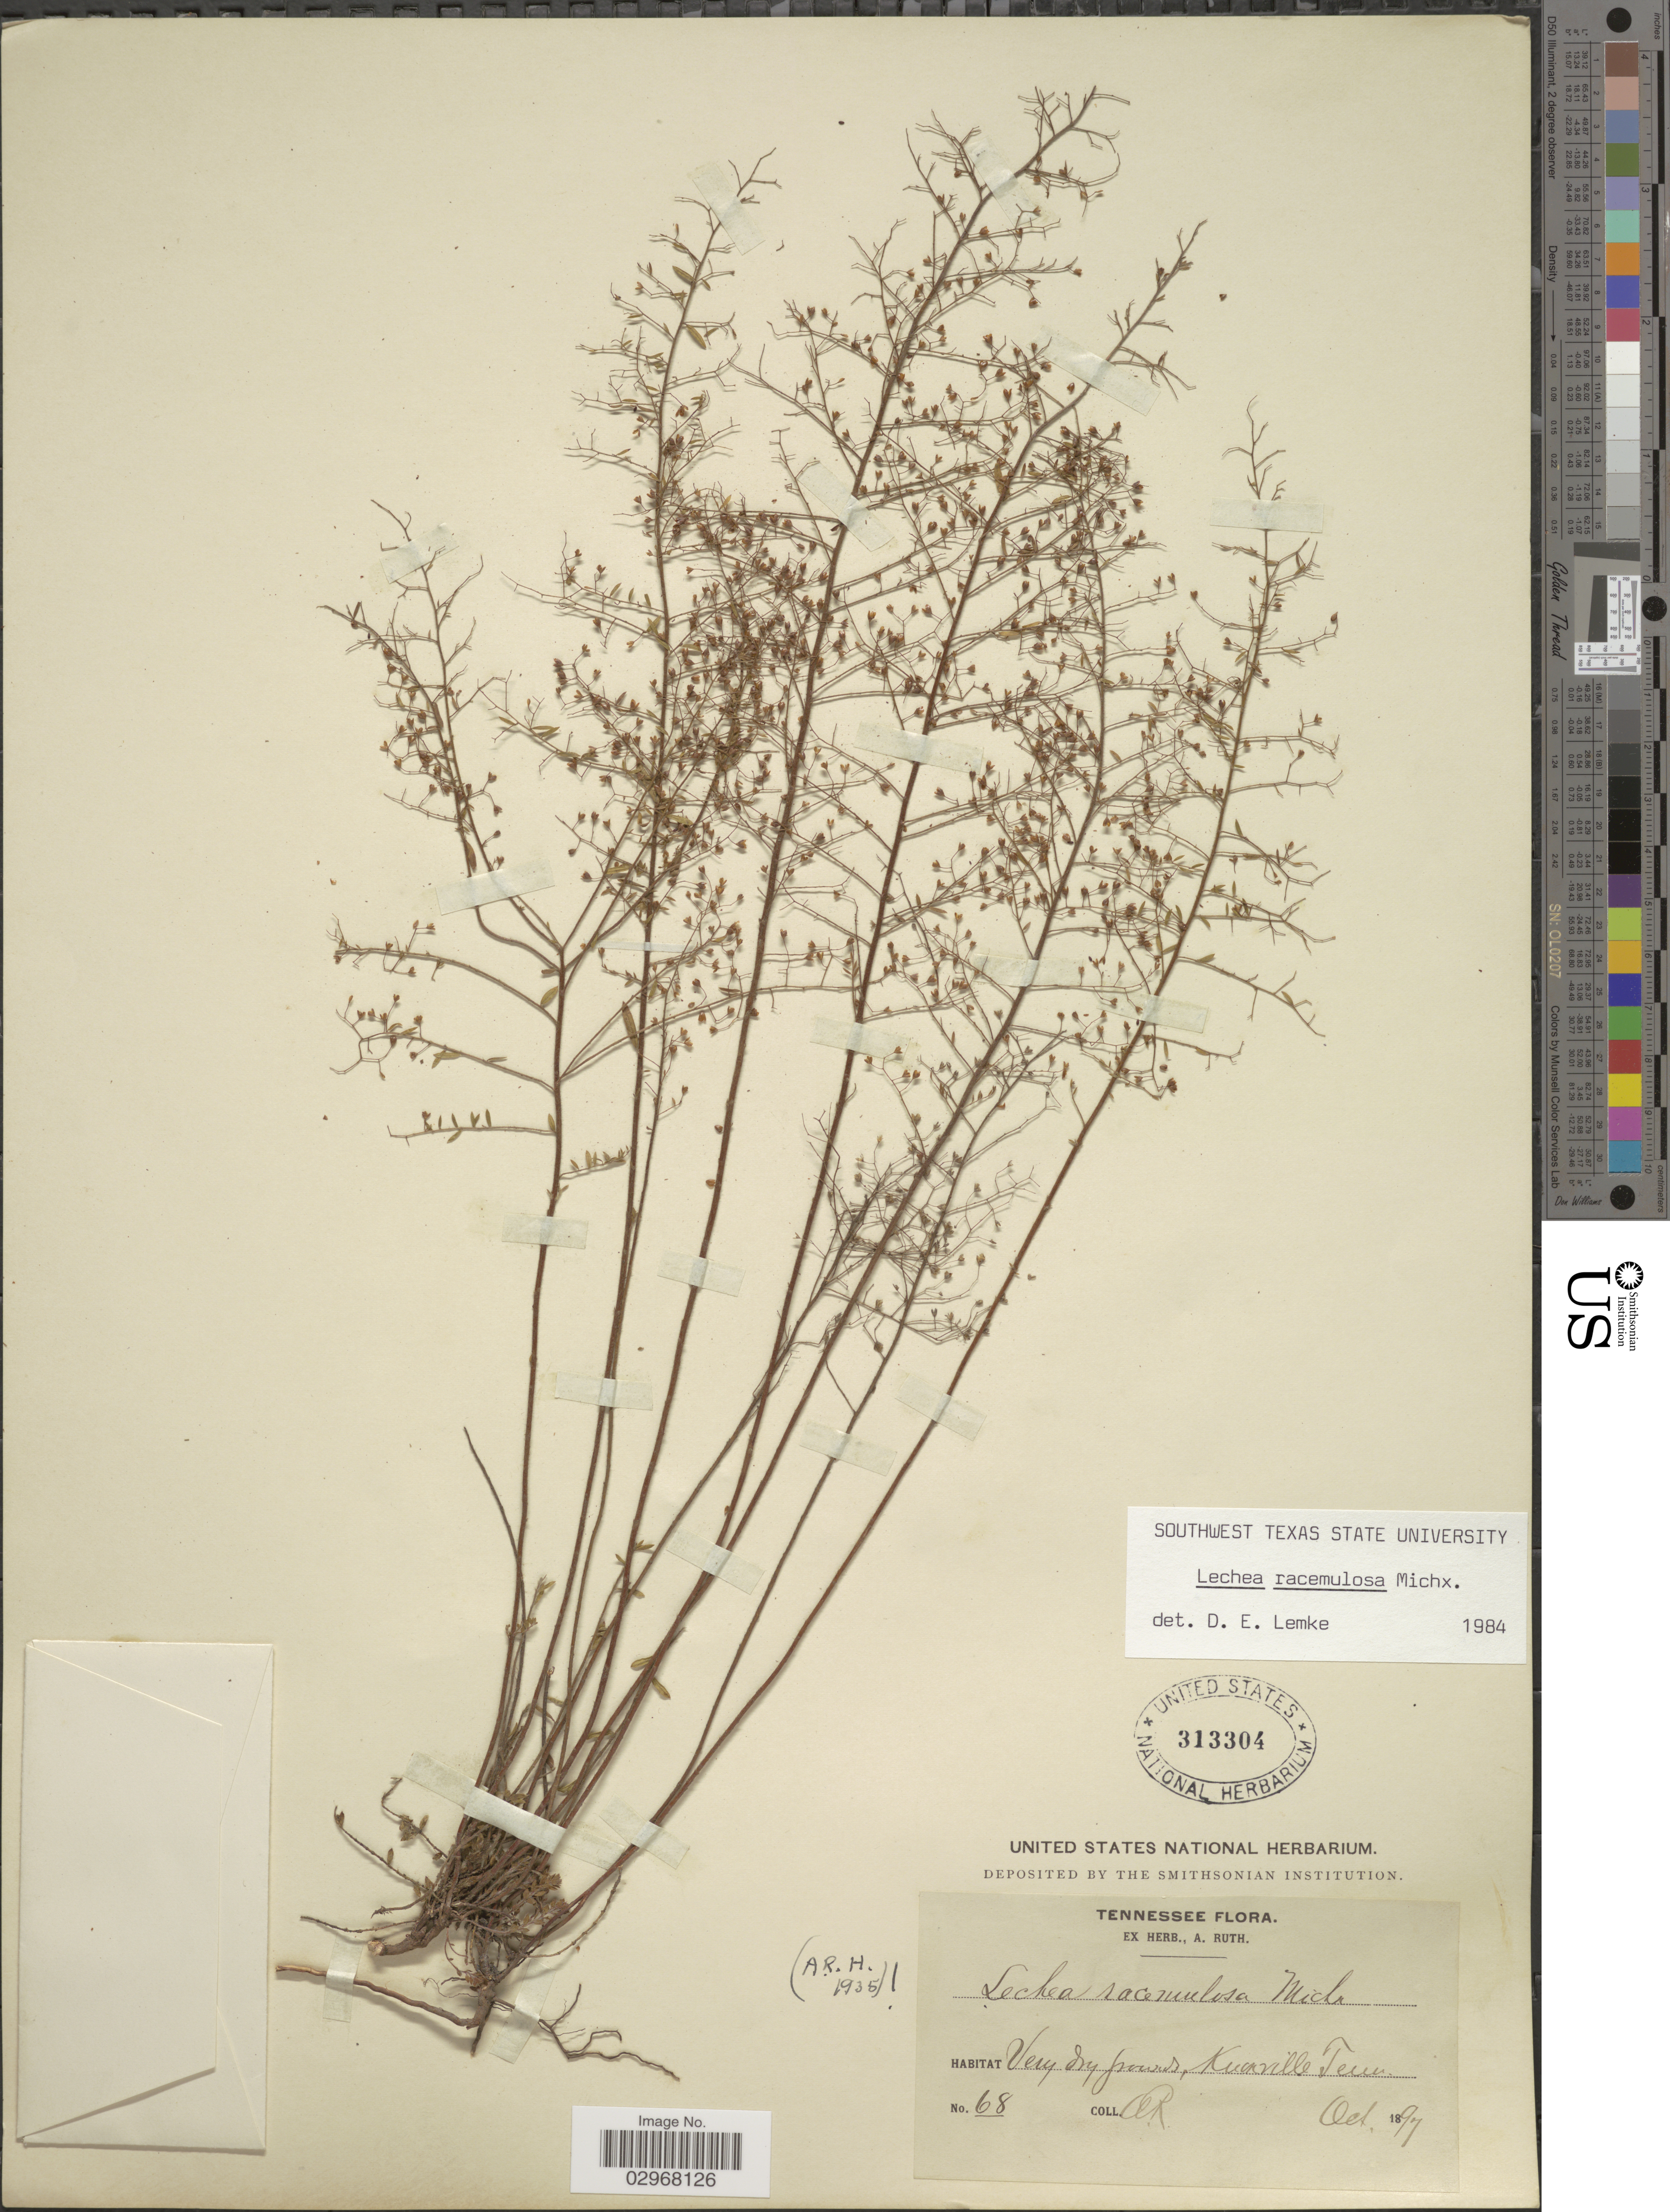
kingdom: Plantae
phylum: Tracheophyta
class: Magnoliopsida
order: Malvales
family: Cistaceae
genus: Lechea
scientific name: Lechea racemulosa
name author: Michx.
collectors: A. Ruth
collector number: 68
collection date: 1897-10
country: United States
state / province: Tennessee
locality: Knoxville Tenn.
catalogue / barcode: US 313304